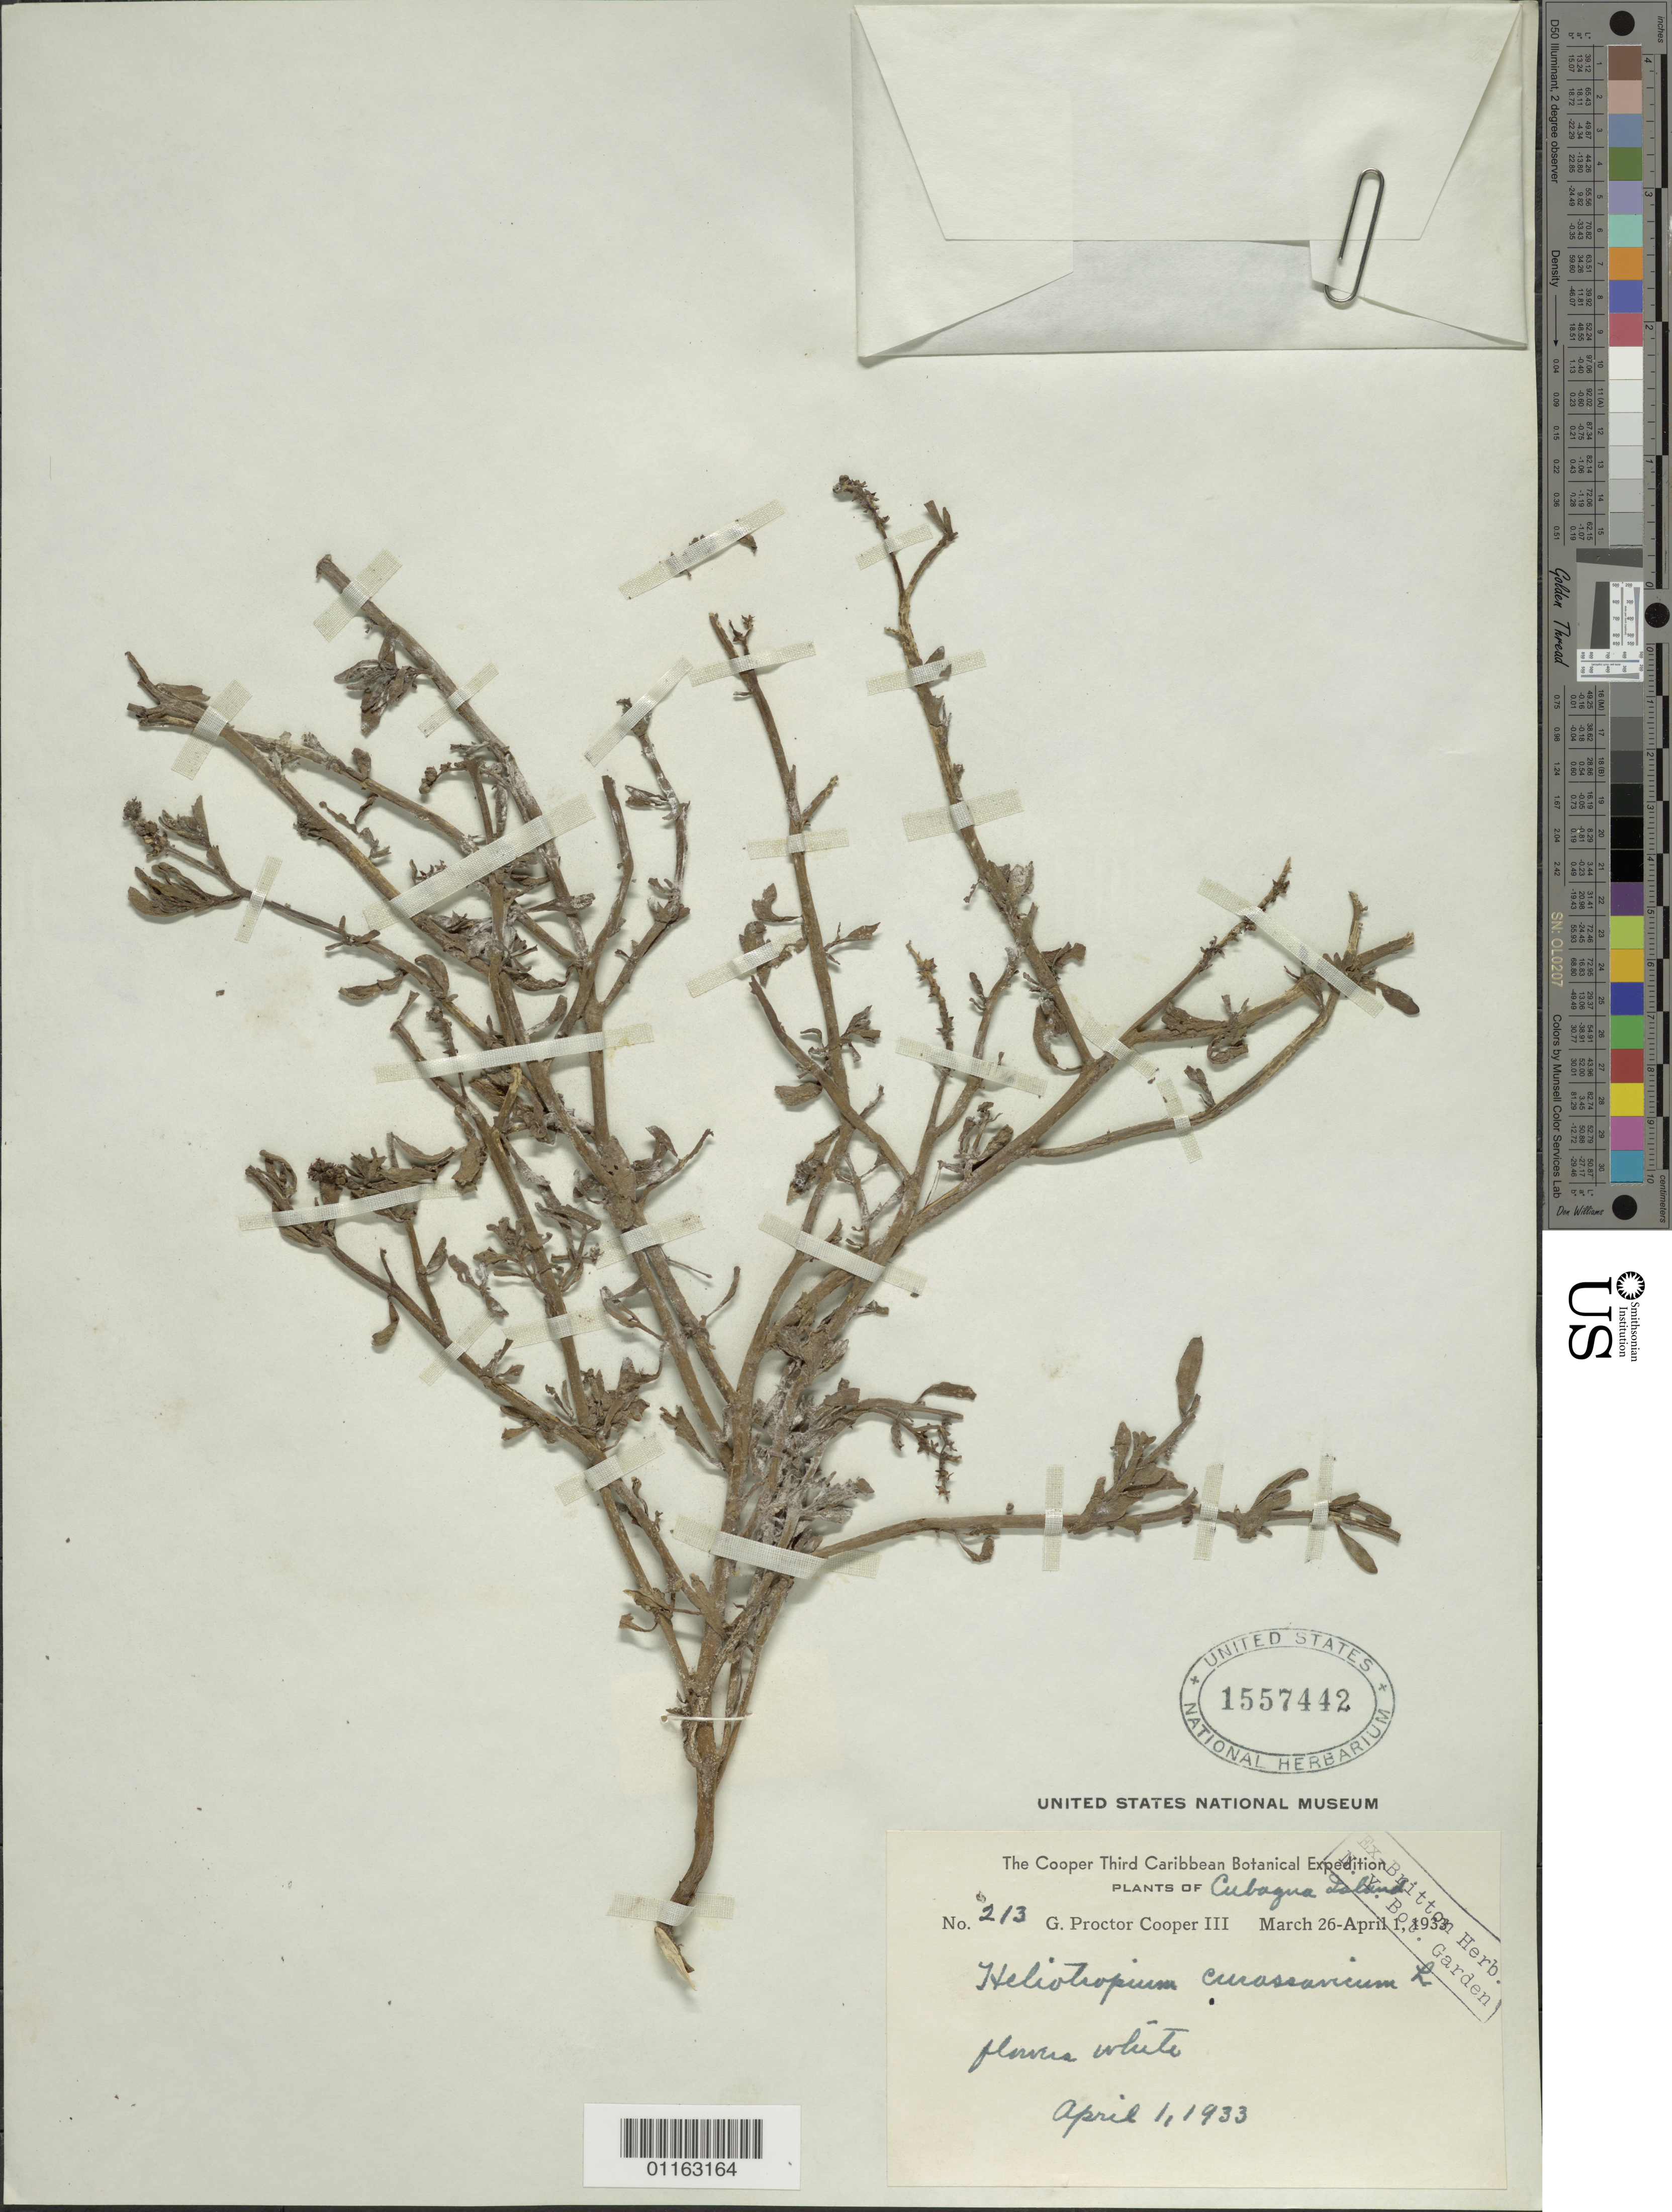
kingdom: Plantae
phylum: Tracheophyta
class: Magnoliopsida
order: Boraginales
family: Heliotropiaceae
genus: Heliotropium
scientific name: Heliotropium curassavicum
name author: L.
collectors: G. Cooper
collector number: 213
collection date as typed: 01 Apr 1933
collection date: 1933-04-01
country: Venezuela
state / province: Nueva Esparta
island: Cubagua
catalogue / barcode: US 1557442